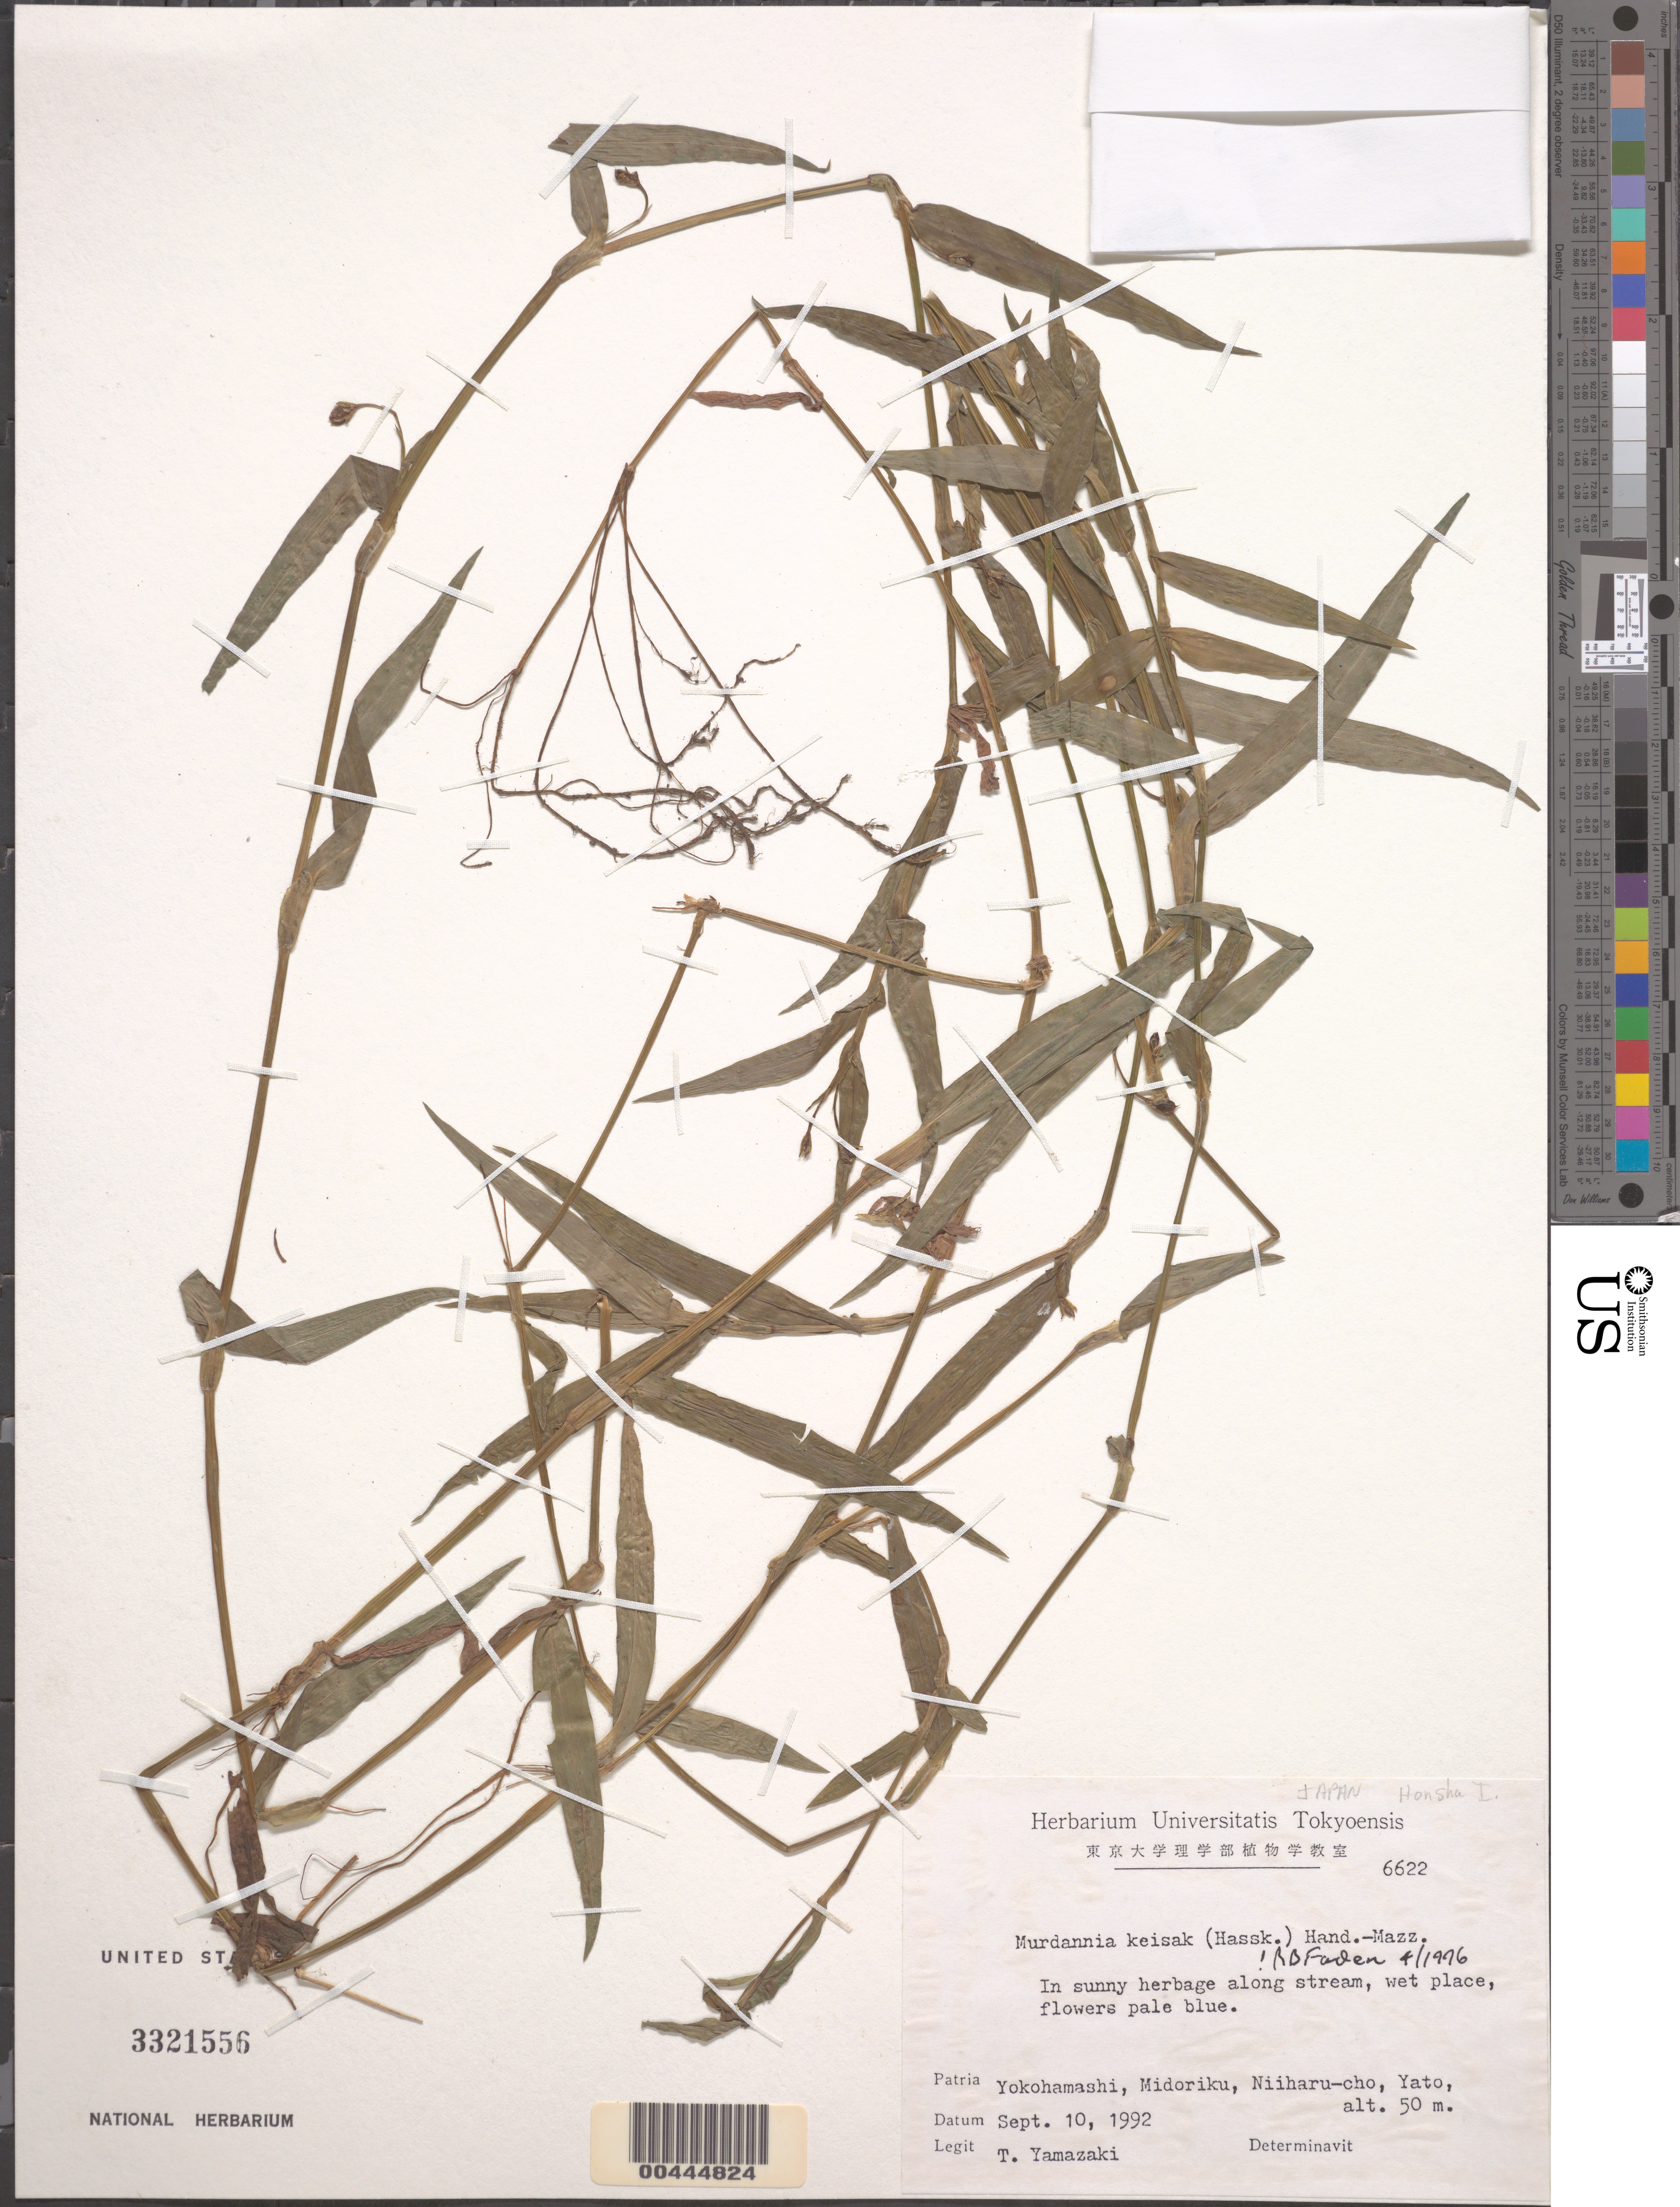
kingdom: Plantae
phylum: Tracheophyta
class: Liliopsida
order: Commelinales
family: Commelinaceae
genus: Murdannia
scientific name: Murdannia keisak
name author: (Hassk.) Hand.-Mazz.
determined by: Faden, Robert B., (US), Smithsonian Institution - National Museum of Natural History (UNITED STATES)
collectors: T. Yamazaki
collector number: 6622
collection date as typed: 10 Sep 1992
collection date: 1992-09-10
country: Japan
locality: Yokohamashi, midoriku, niiharu-cho, yato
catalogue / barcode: US 3321556